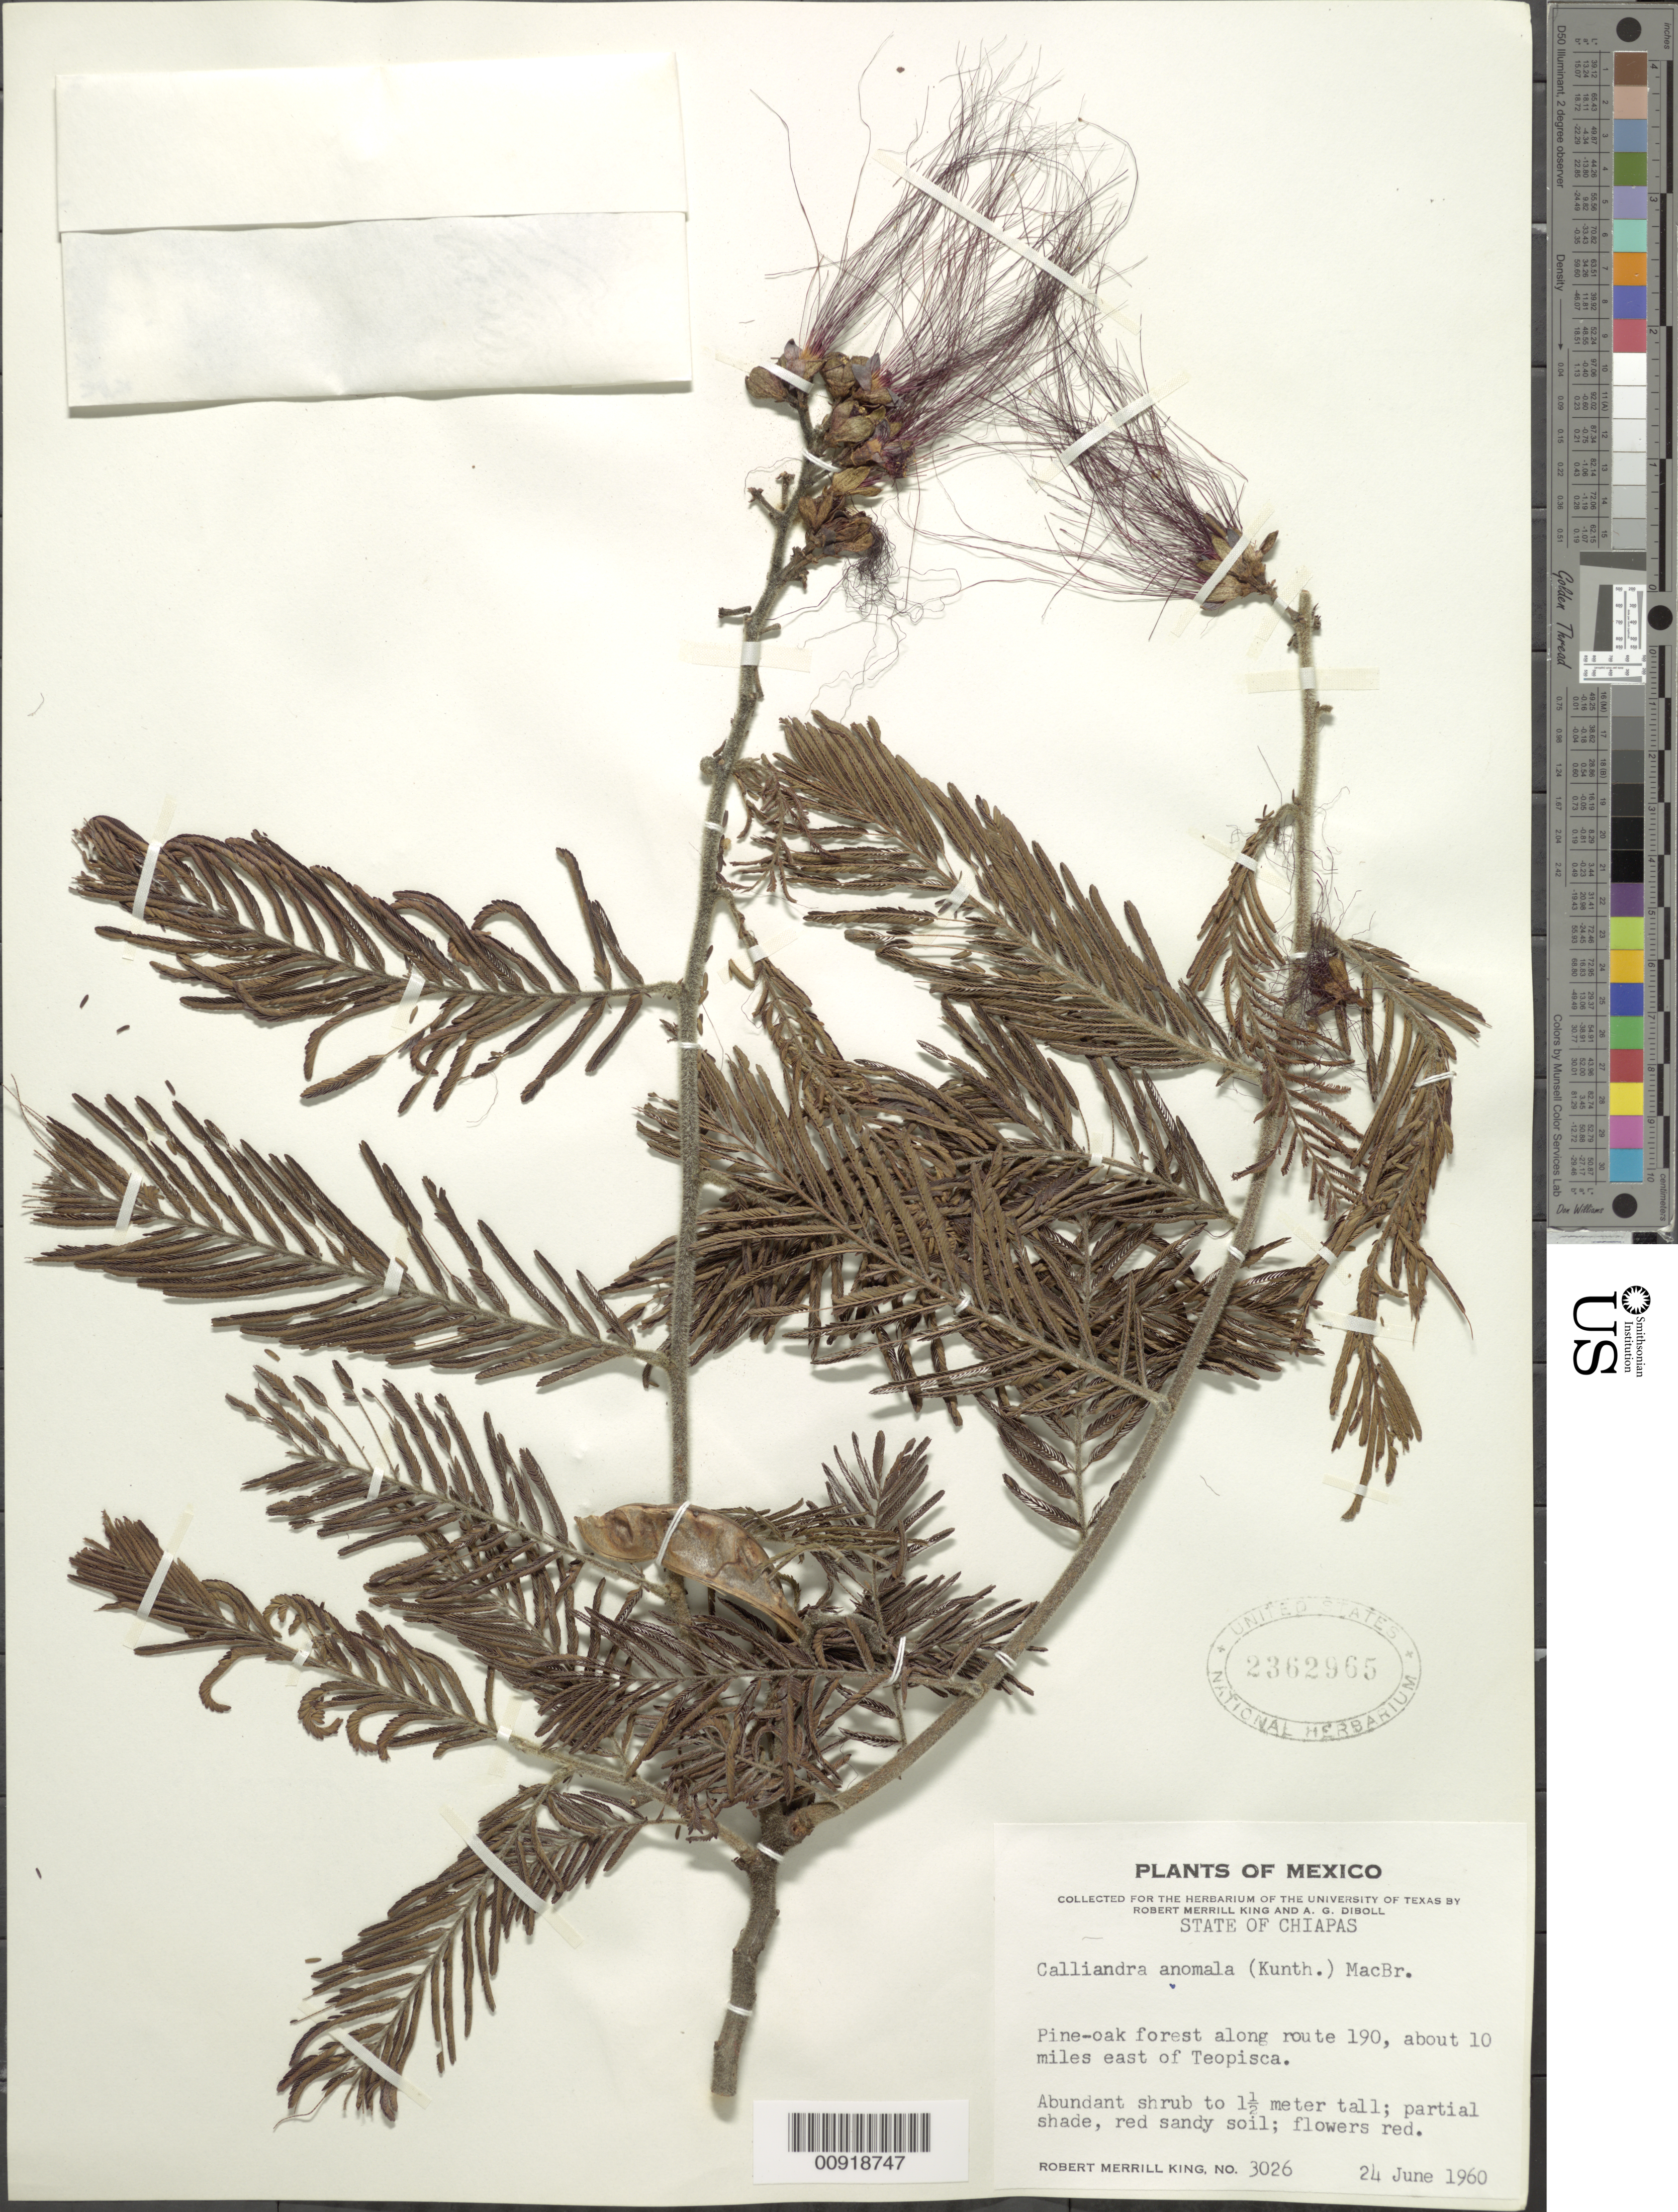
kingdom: Plantae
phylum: Tracheophyta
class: Magnoliopsida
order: Fabales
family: Fabaceae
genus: Calliandra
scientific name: Calliandra anomala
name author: (Kunth) J.F. Macbr.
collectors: R. M. King & A. Diboll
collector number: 3026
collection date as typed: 24 Jun 1960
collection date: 1960-06-24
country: Mexico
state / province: Chiapas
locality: Pine-oak forest along route 190, about 10 miles east of Teopisca.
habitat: Partial shade, red sandy soil. Pine-oak forest.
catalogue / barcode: US 2362965